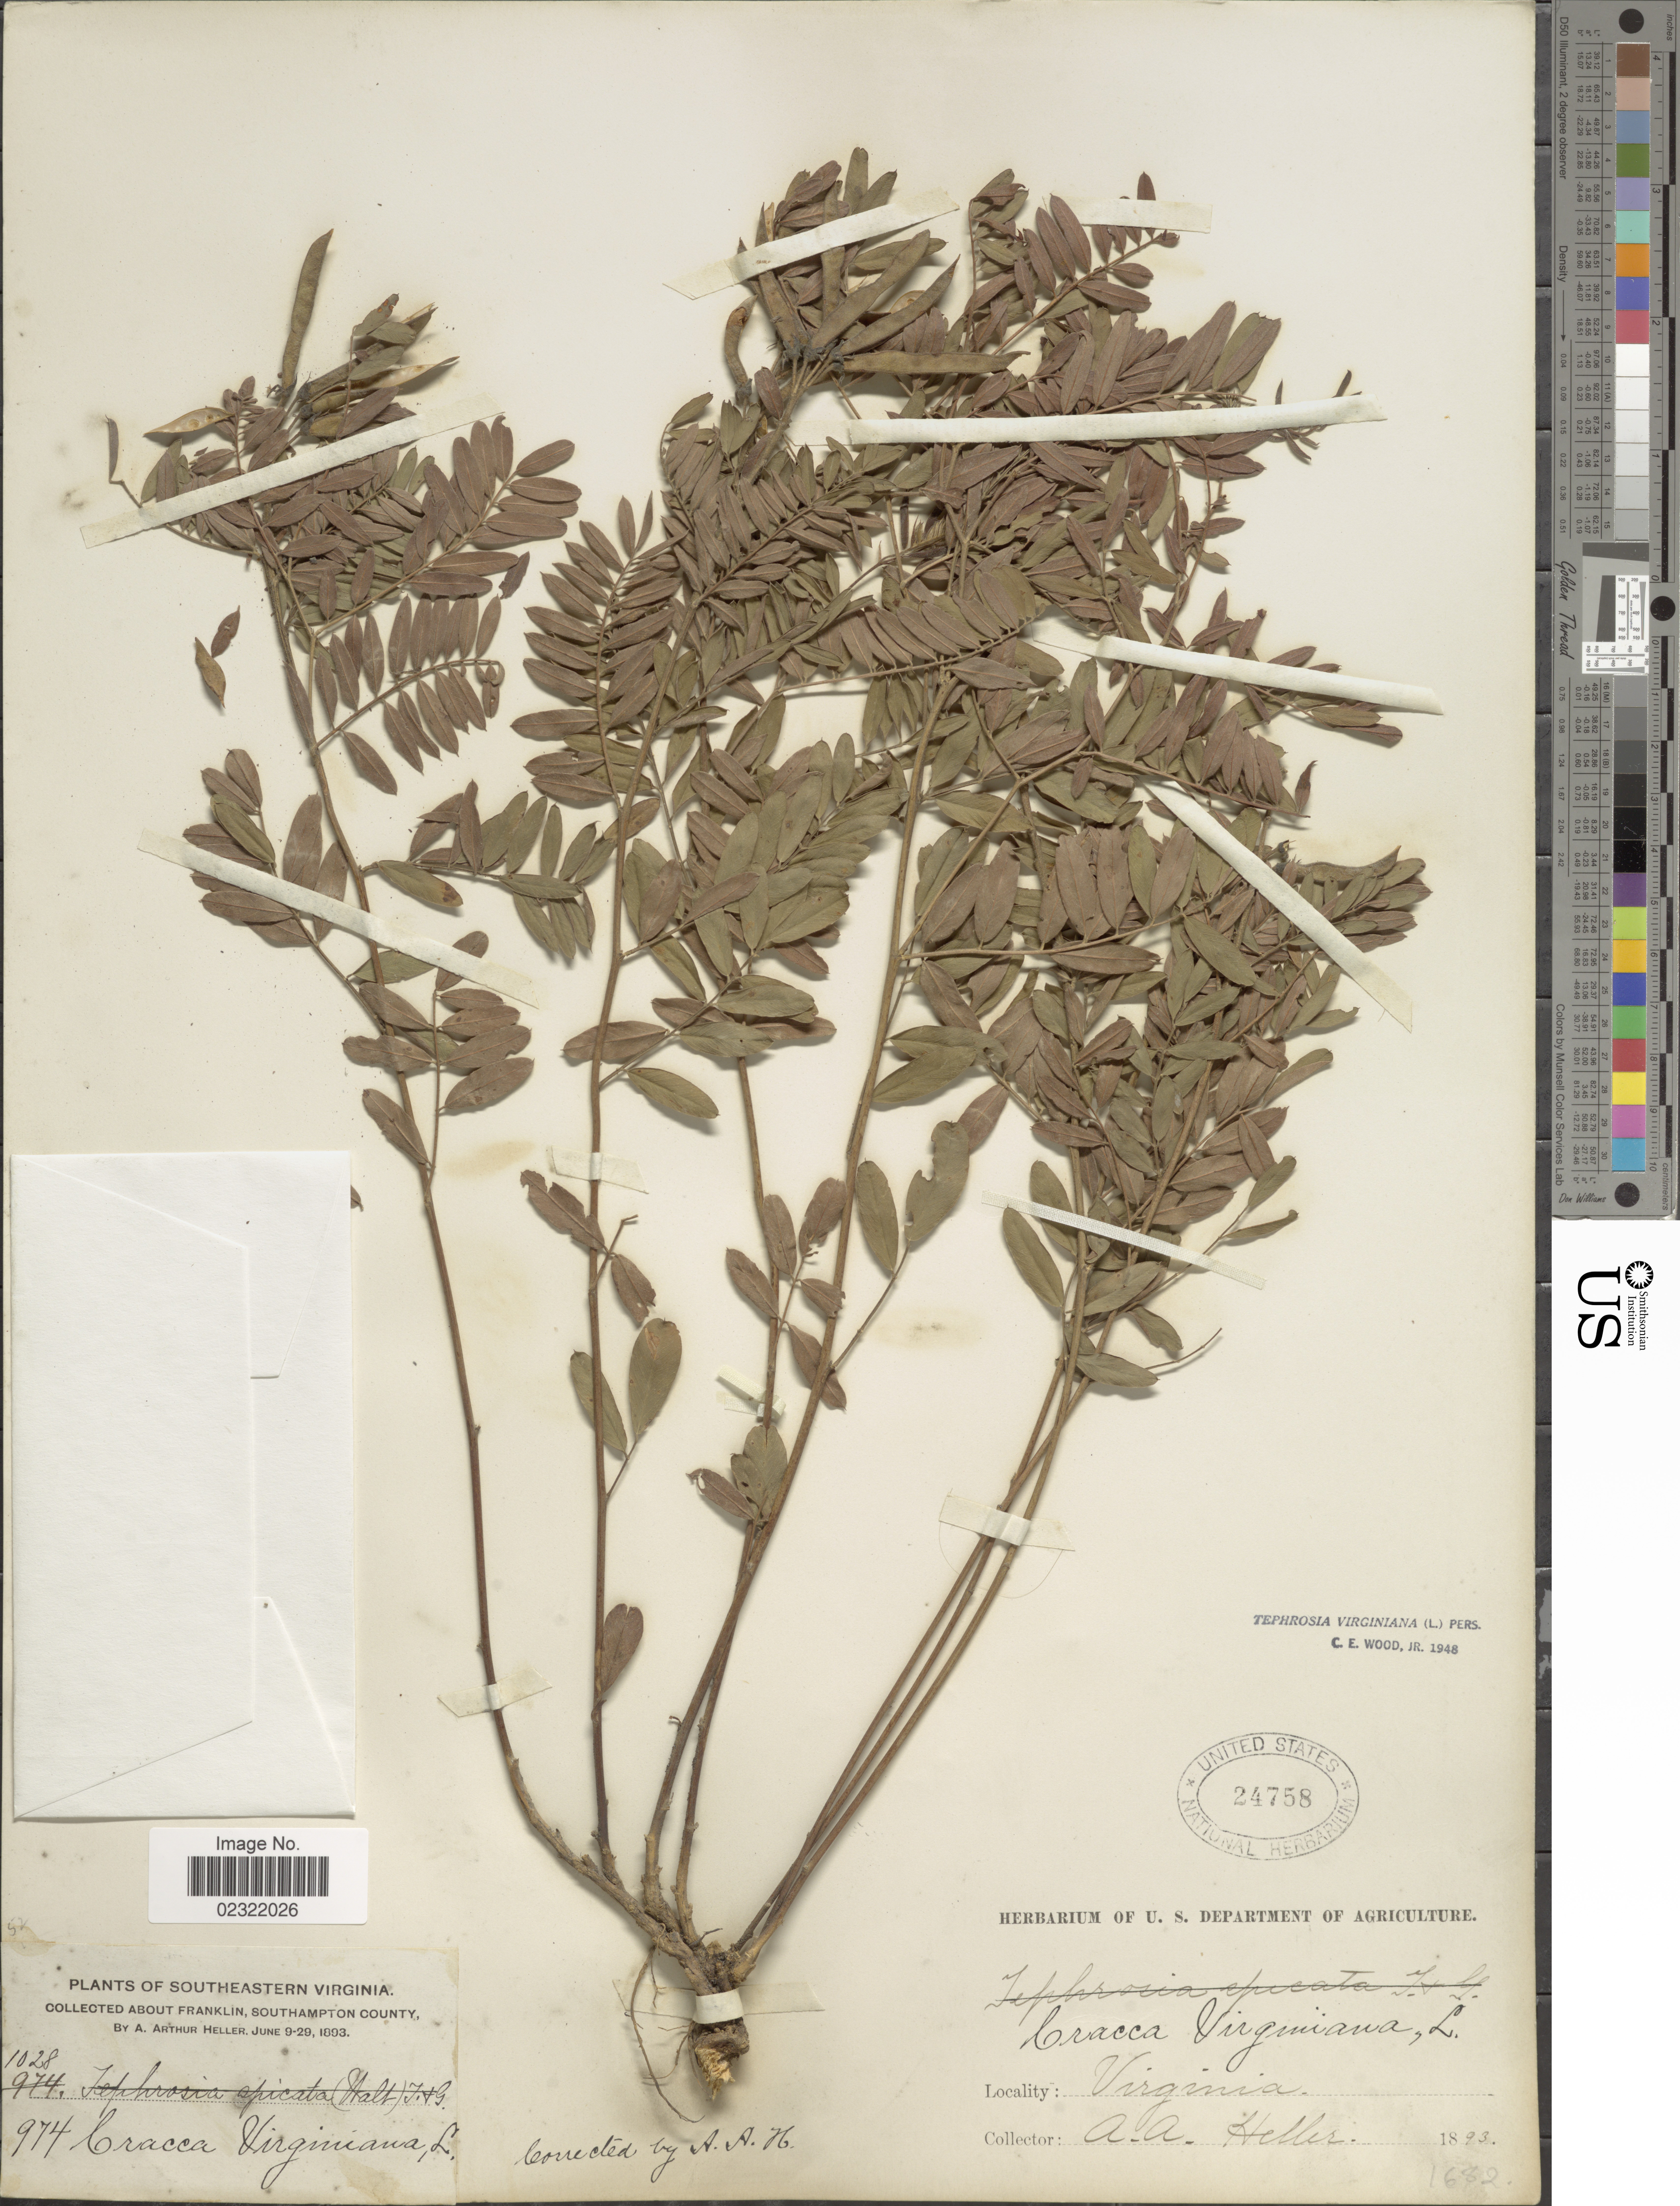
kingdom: Plantae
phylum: Tracheophyta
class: Magnoliopsida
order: Fabales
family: Fabaceae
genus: Tephrosia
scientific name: Tephrosia virginiana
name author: (L.) Pers.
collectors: A. A. Heller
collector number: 1028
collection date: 1893-06-09/1893-06-29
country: United States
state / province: Virginia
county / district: City of Franklin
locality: Southeastern Virginia, about Franklin, Southampton County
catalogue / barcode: US 24758